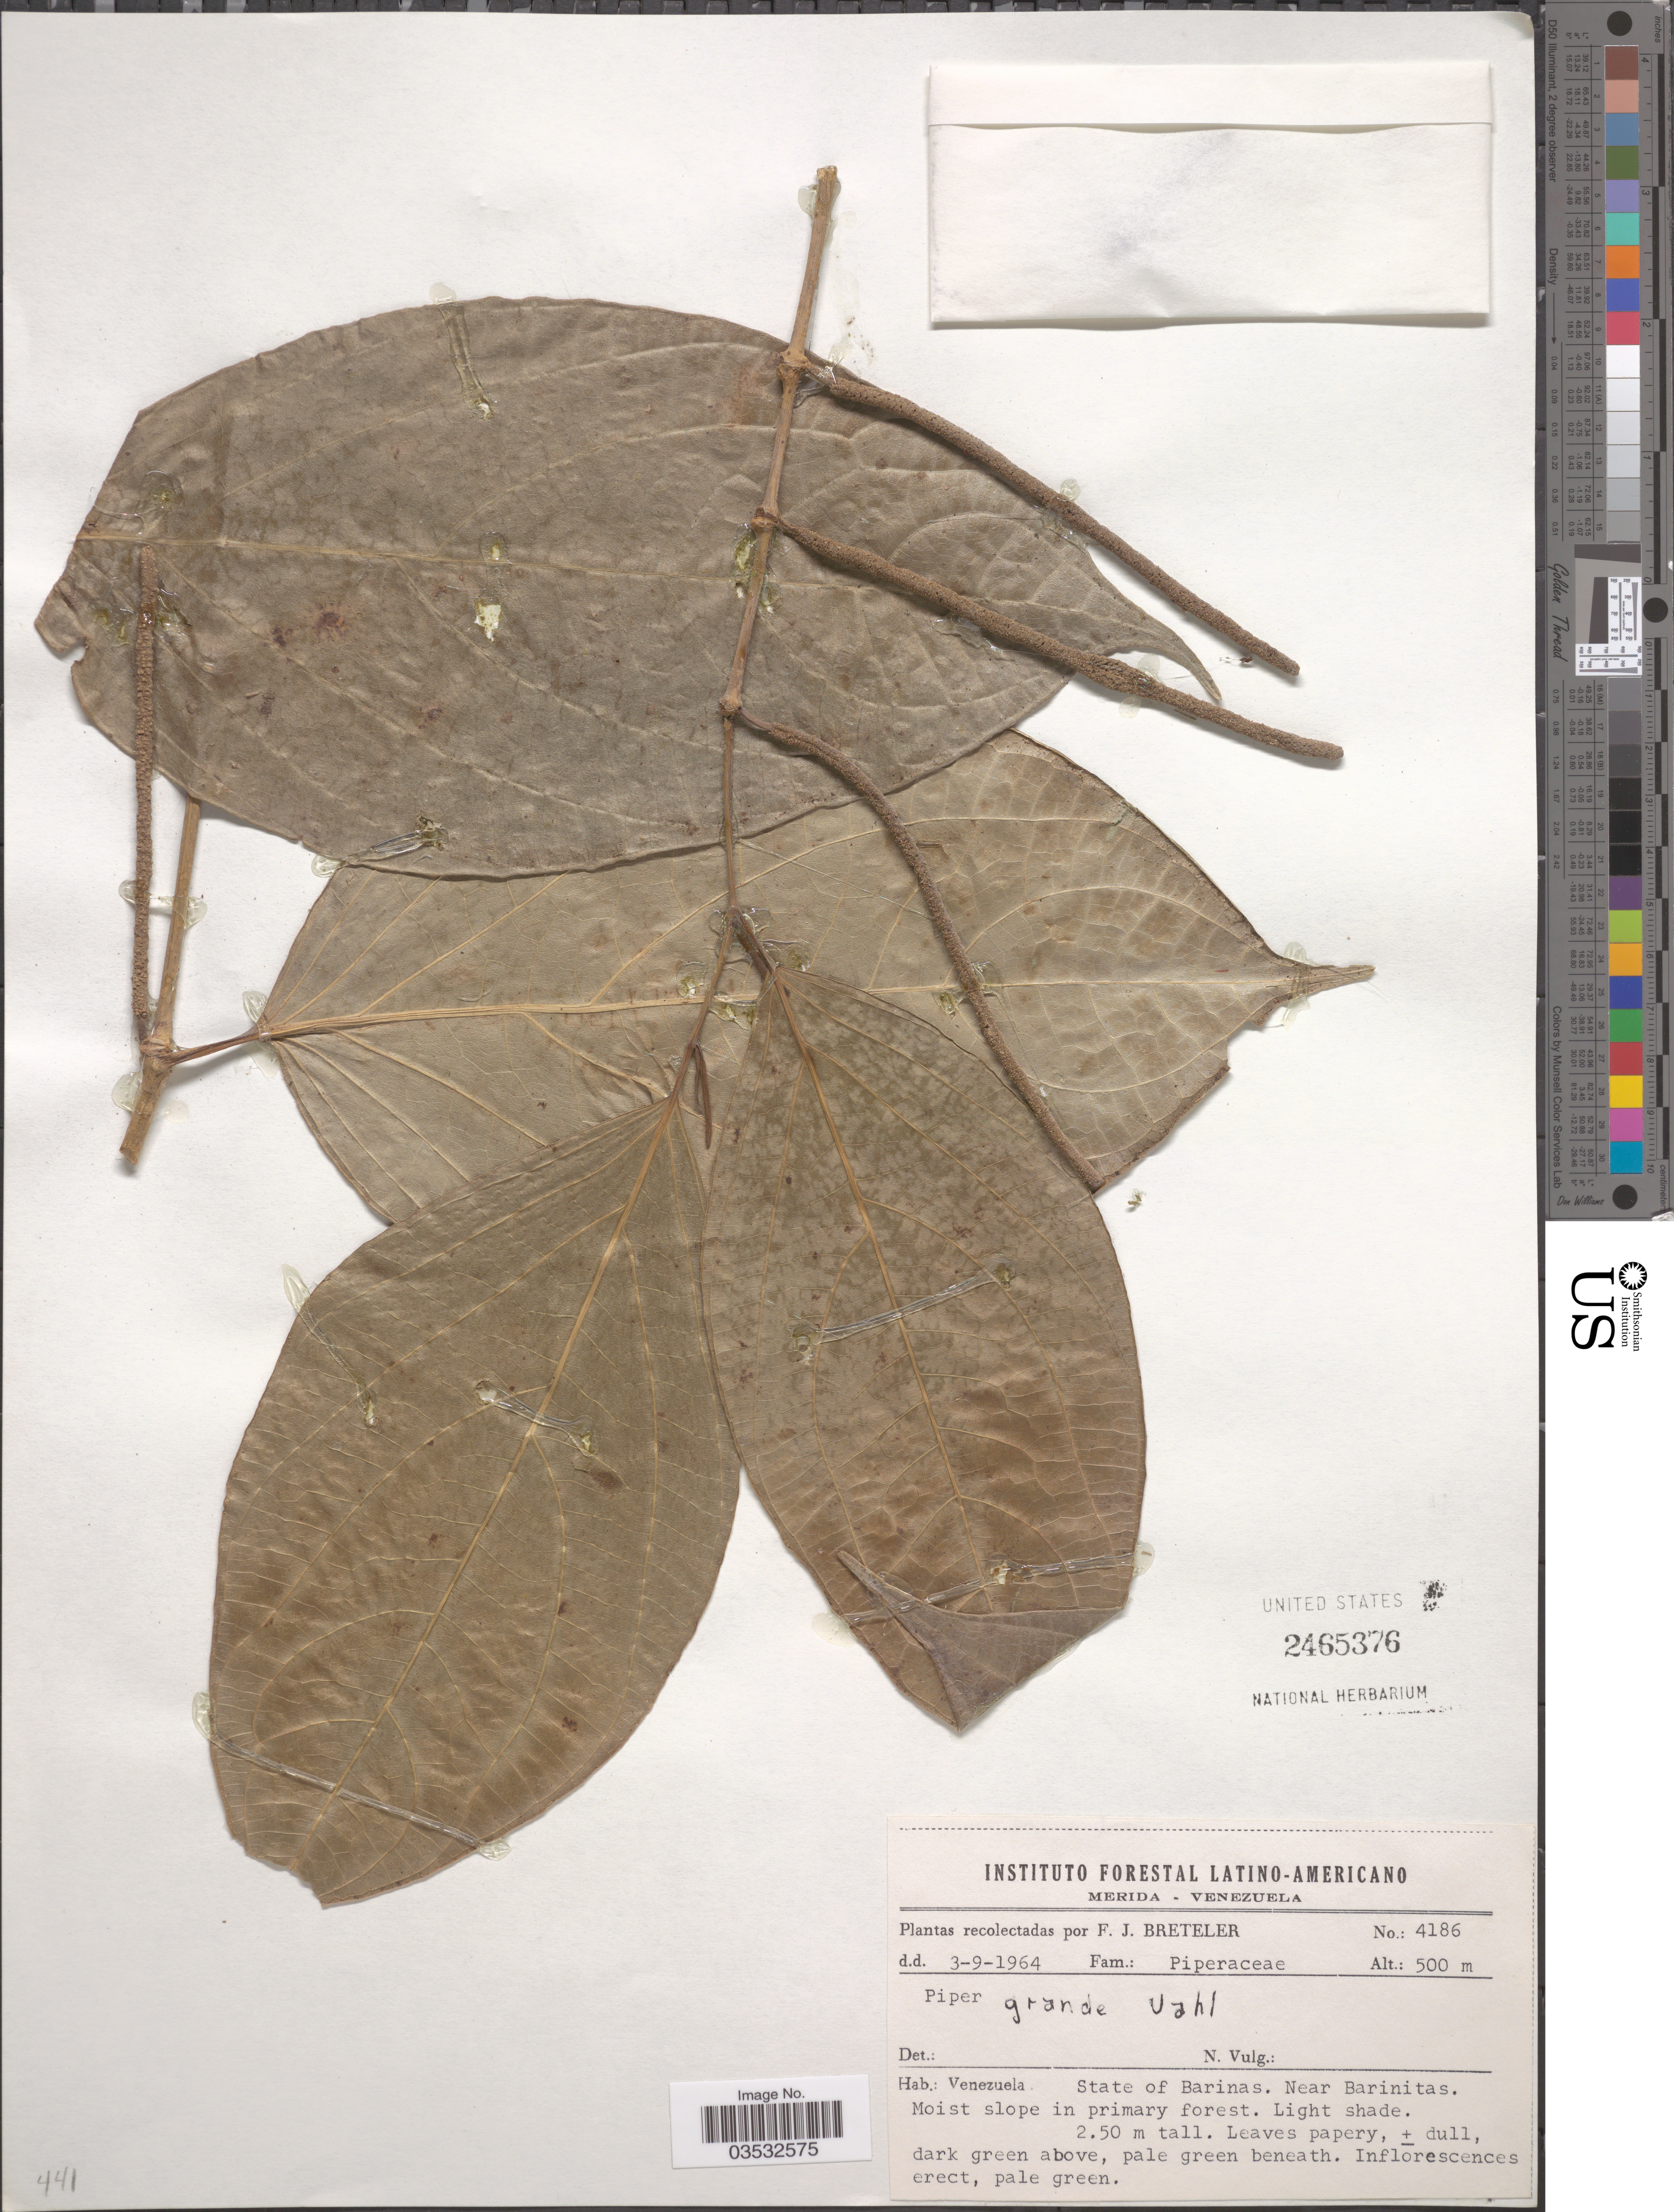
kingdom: Plantae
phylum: Tracheophyta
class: Magnoliopsida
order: Piperales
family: Piperaceae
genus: Piper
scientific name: Piper grande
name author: Vahl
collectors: F. J. Breteler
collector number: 4186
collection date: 1964-09-03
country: Venezuela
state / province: Barinas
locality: Near Barinitas.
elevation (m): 500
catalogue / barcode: US 2465376